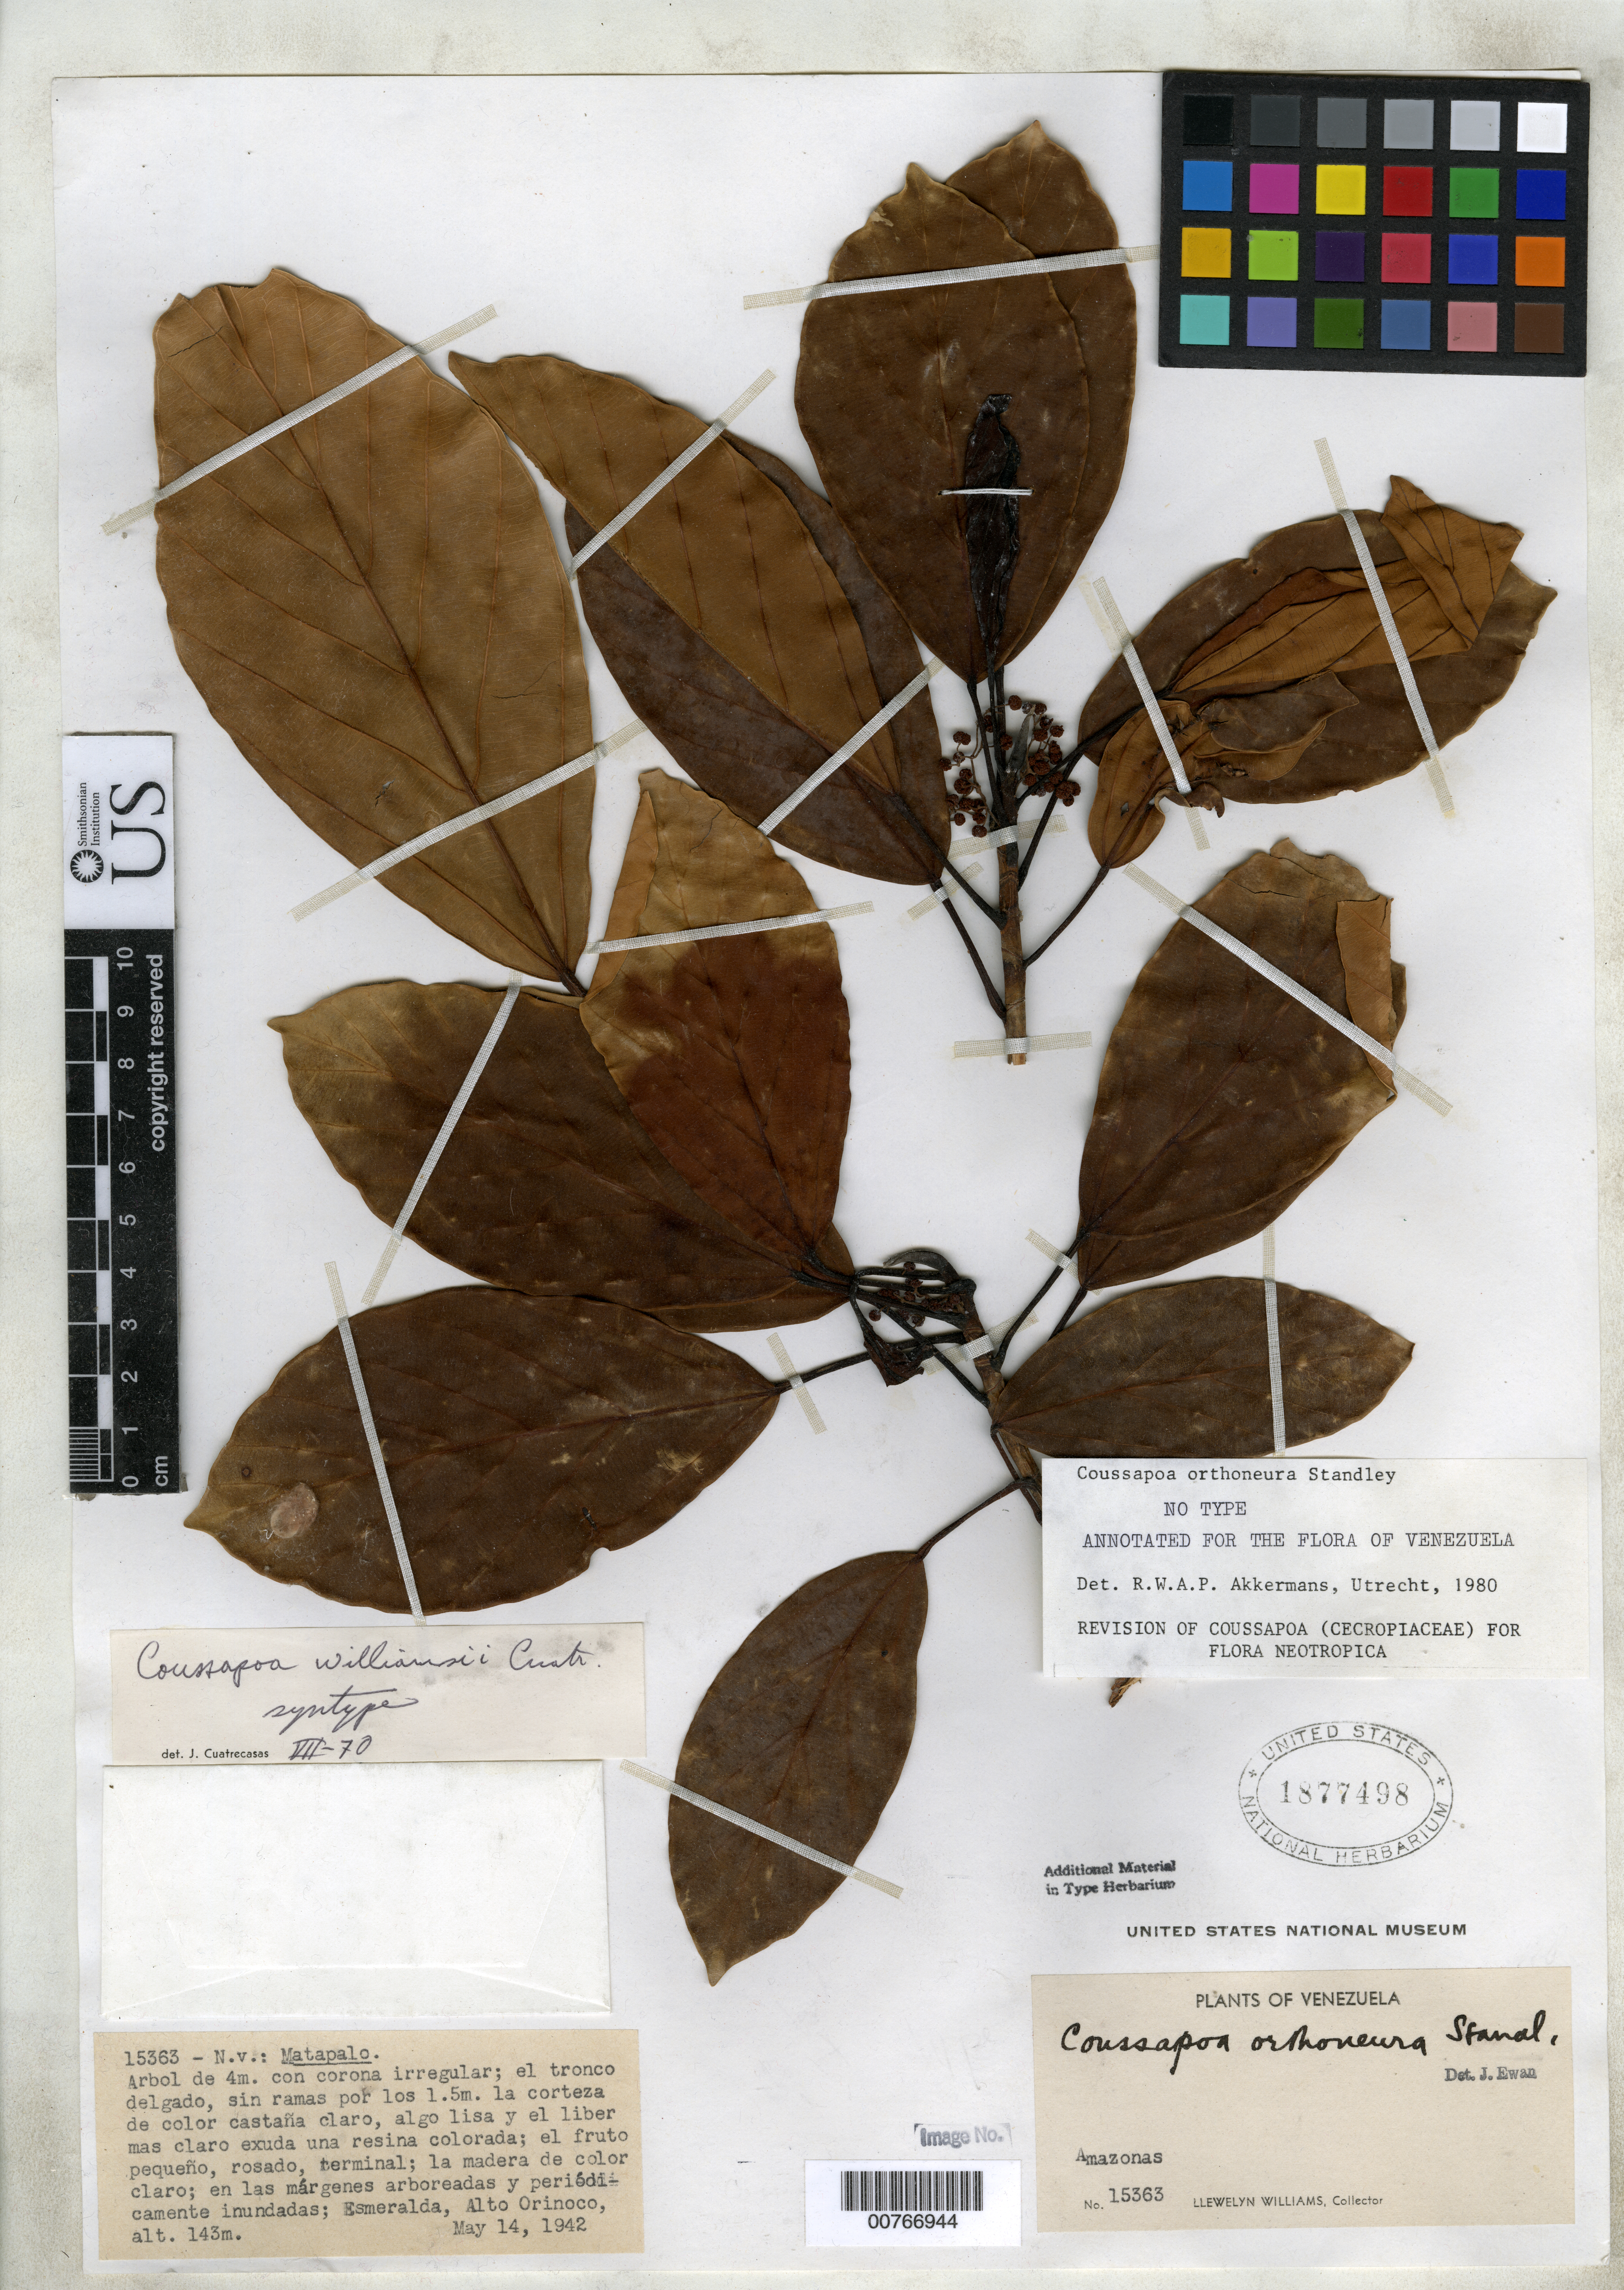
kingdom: Plantae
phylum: Tracheophyta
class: Magnoliopsida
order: Rosales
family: Urticaceae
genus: Coussapoa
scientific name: Coussapoa williamsii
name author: Cuatrec.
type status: Isosyntype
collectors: Ll. Williams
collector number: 15363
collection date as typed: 14 May 1942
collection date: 1942-05-14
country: Venezuela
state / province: Amazonas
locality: Esmeralda, Alto Orinoco.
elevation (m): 143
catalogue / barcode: US 1877498